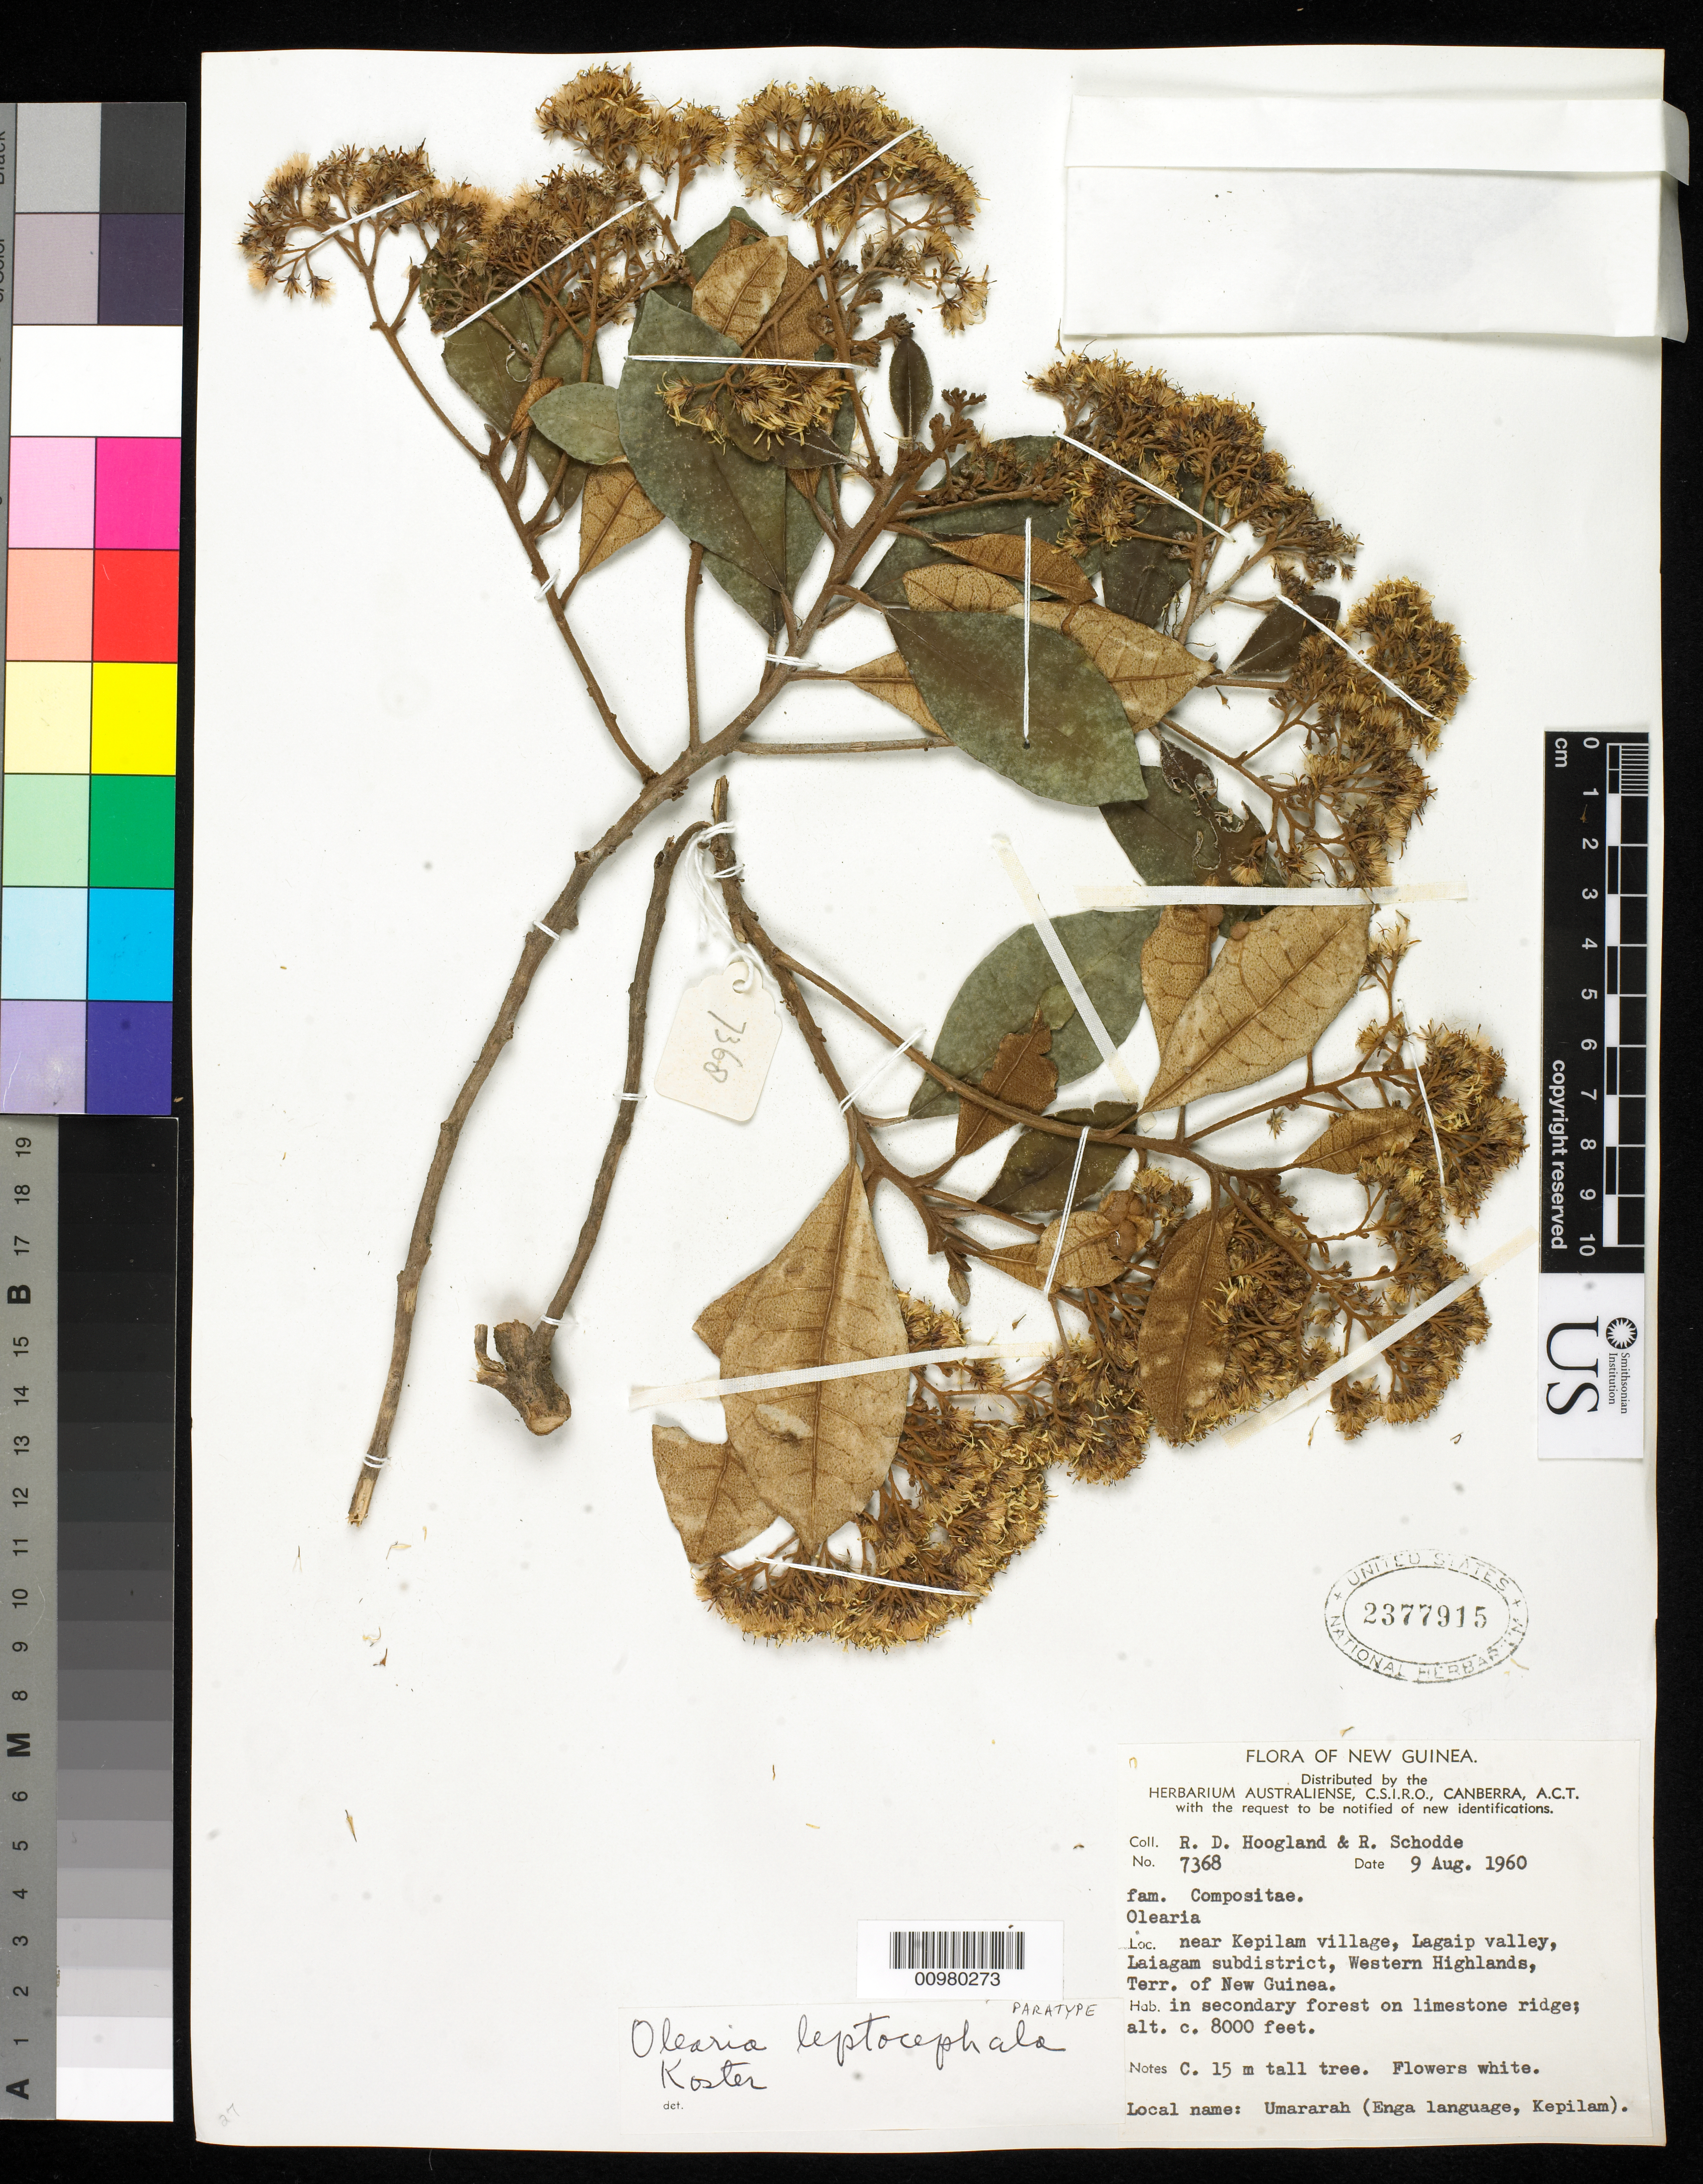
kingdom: Plantae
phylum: Tracheophyta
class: Magnoliopsida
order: Asterales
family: Asteraceae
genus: Olearia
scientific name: Olearia leptocephala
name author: J. Kost.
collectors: R. D. Hoogland & R. Schodde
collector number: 7368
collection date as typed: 09 Aug 1960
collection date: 1960-08-09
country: Papua New Guinea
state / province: Enga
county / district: Laiagam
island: New Guinea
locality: near Kepilam village, Lagaip Valley, Laiagam subdistrict. In secondary forest on limestone ridge.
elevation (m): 2438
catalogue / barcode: US 2377915